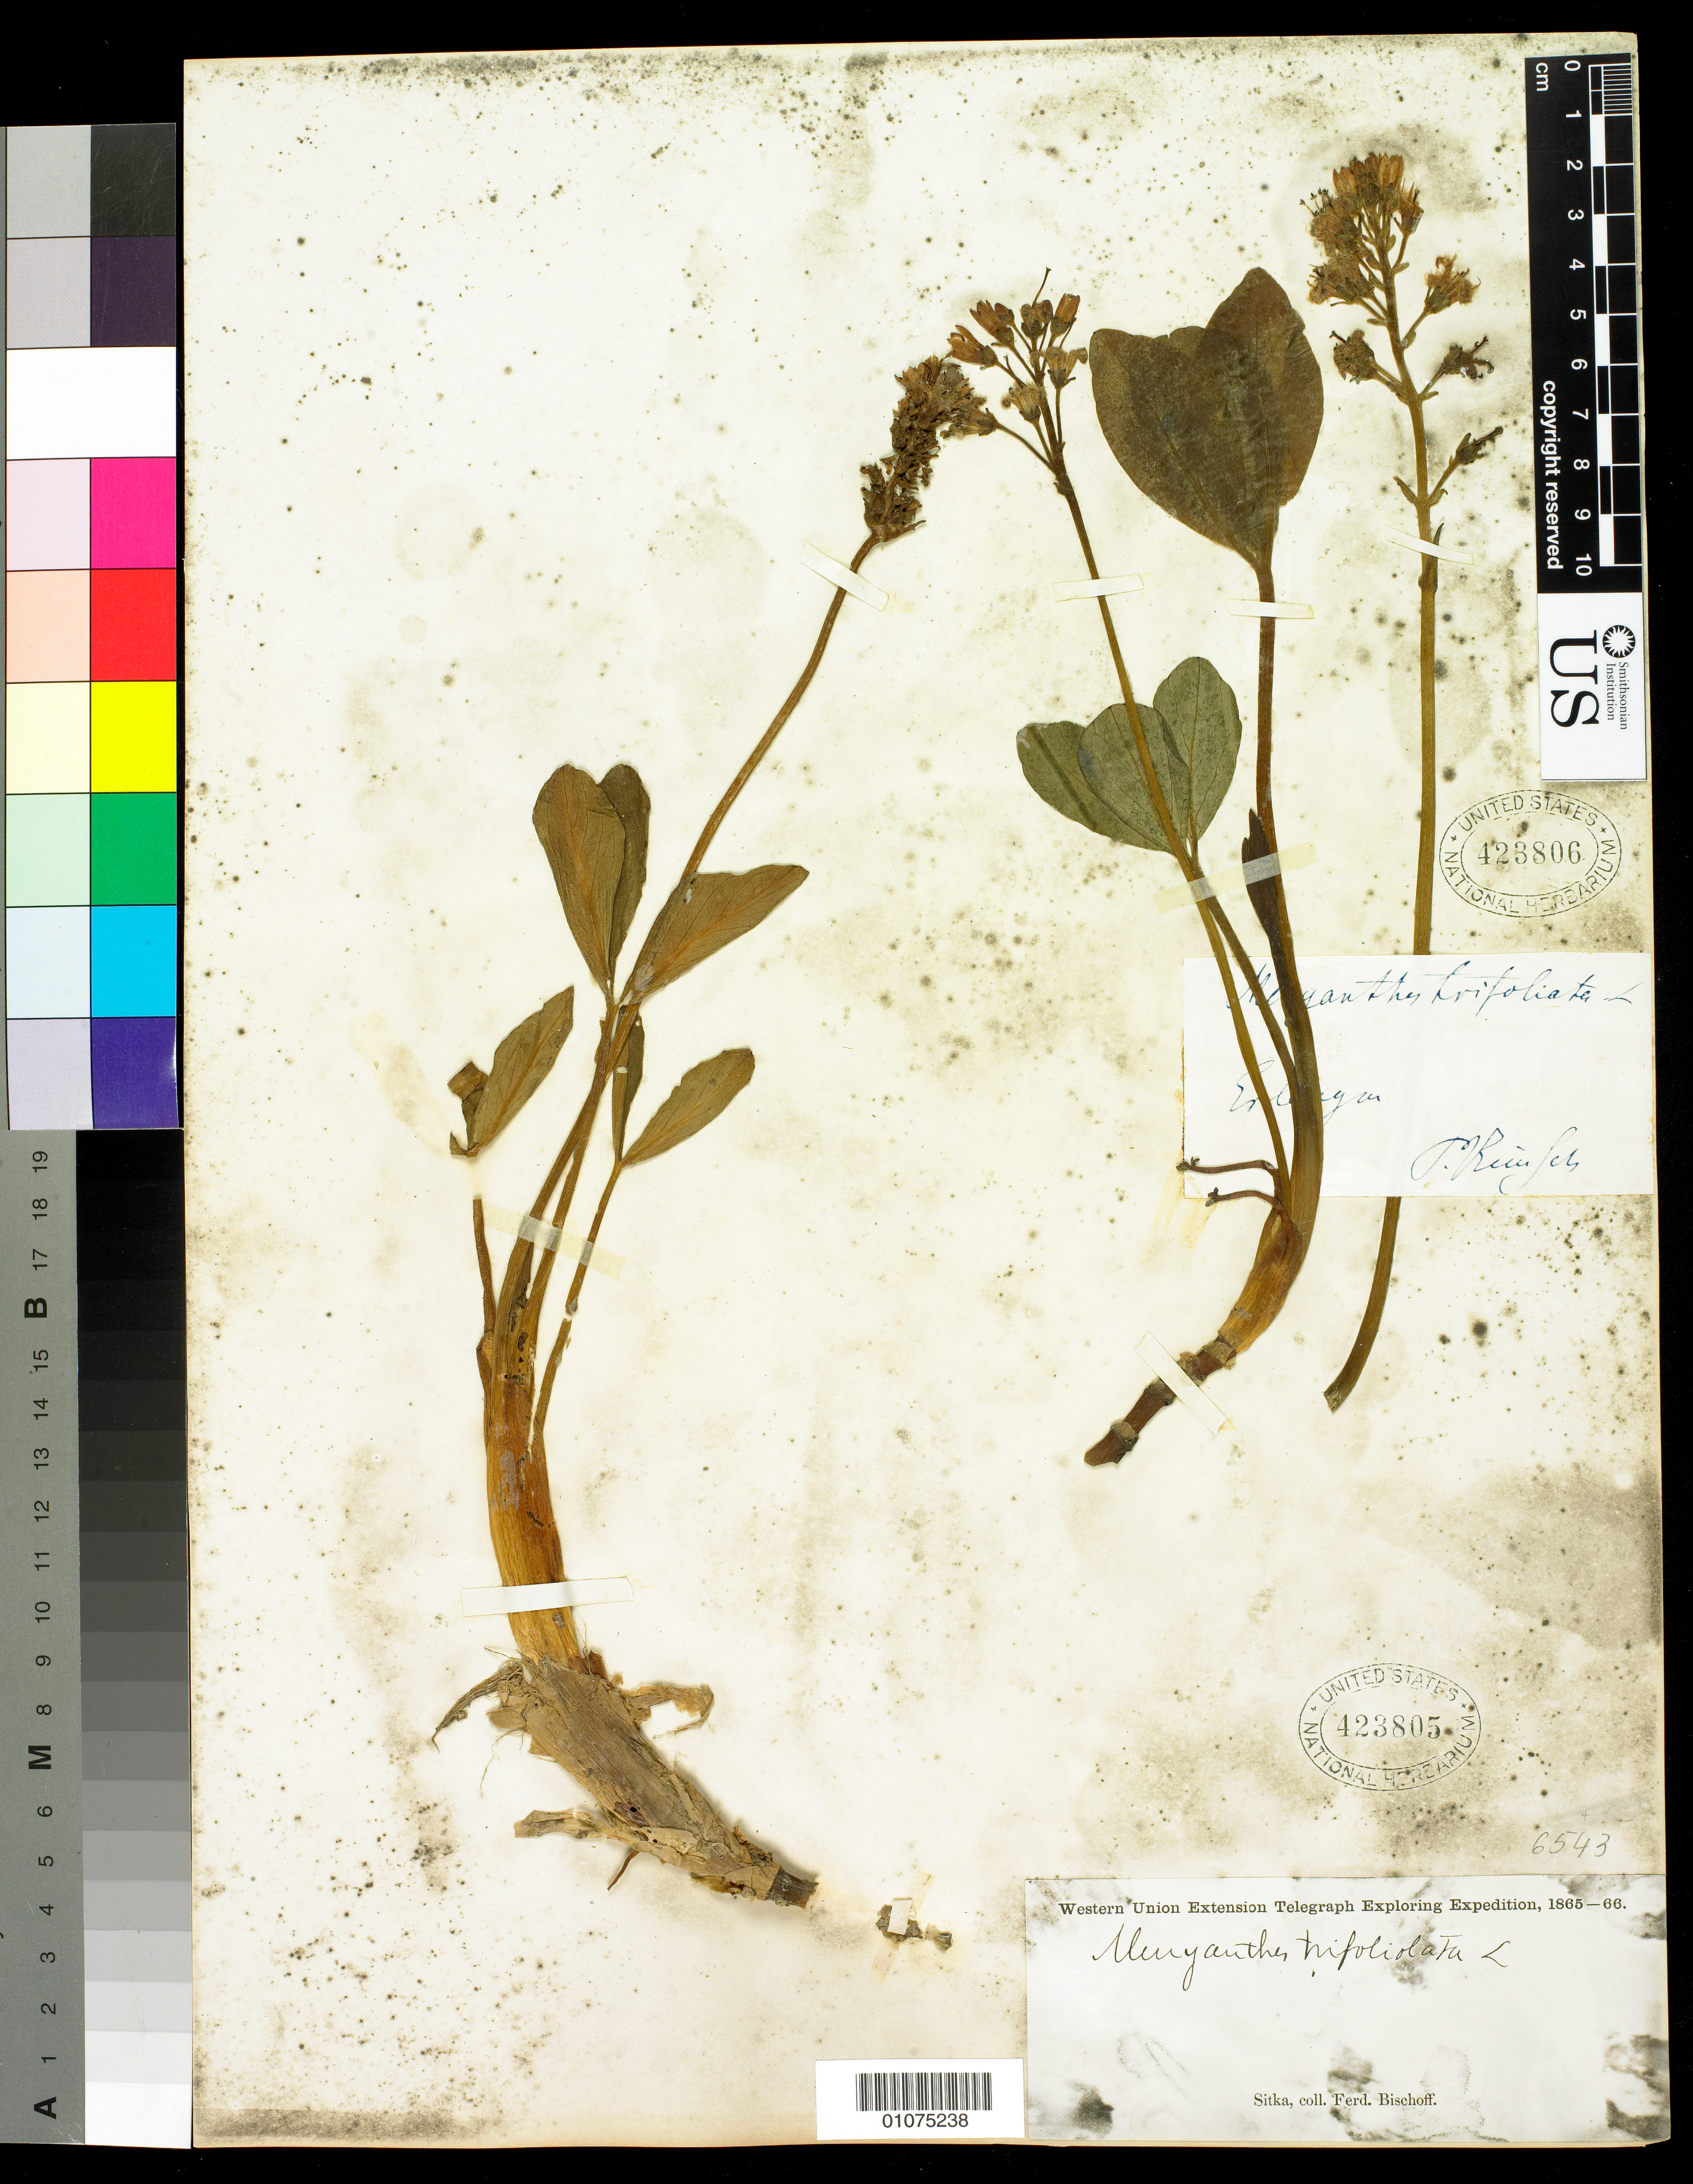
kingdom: Plantae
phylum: Tracheophyta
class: Magnoliopsida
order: Asterales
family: Menyanthaceae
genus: Menyanthes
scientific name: Menyanthes trifoliata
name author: L.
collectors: F. Bischoff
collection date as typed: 1865 to -- --- 1866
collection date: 1865/1866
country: United States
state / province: Alaska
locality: Sitka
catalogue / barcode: US 423805